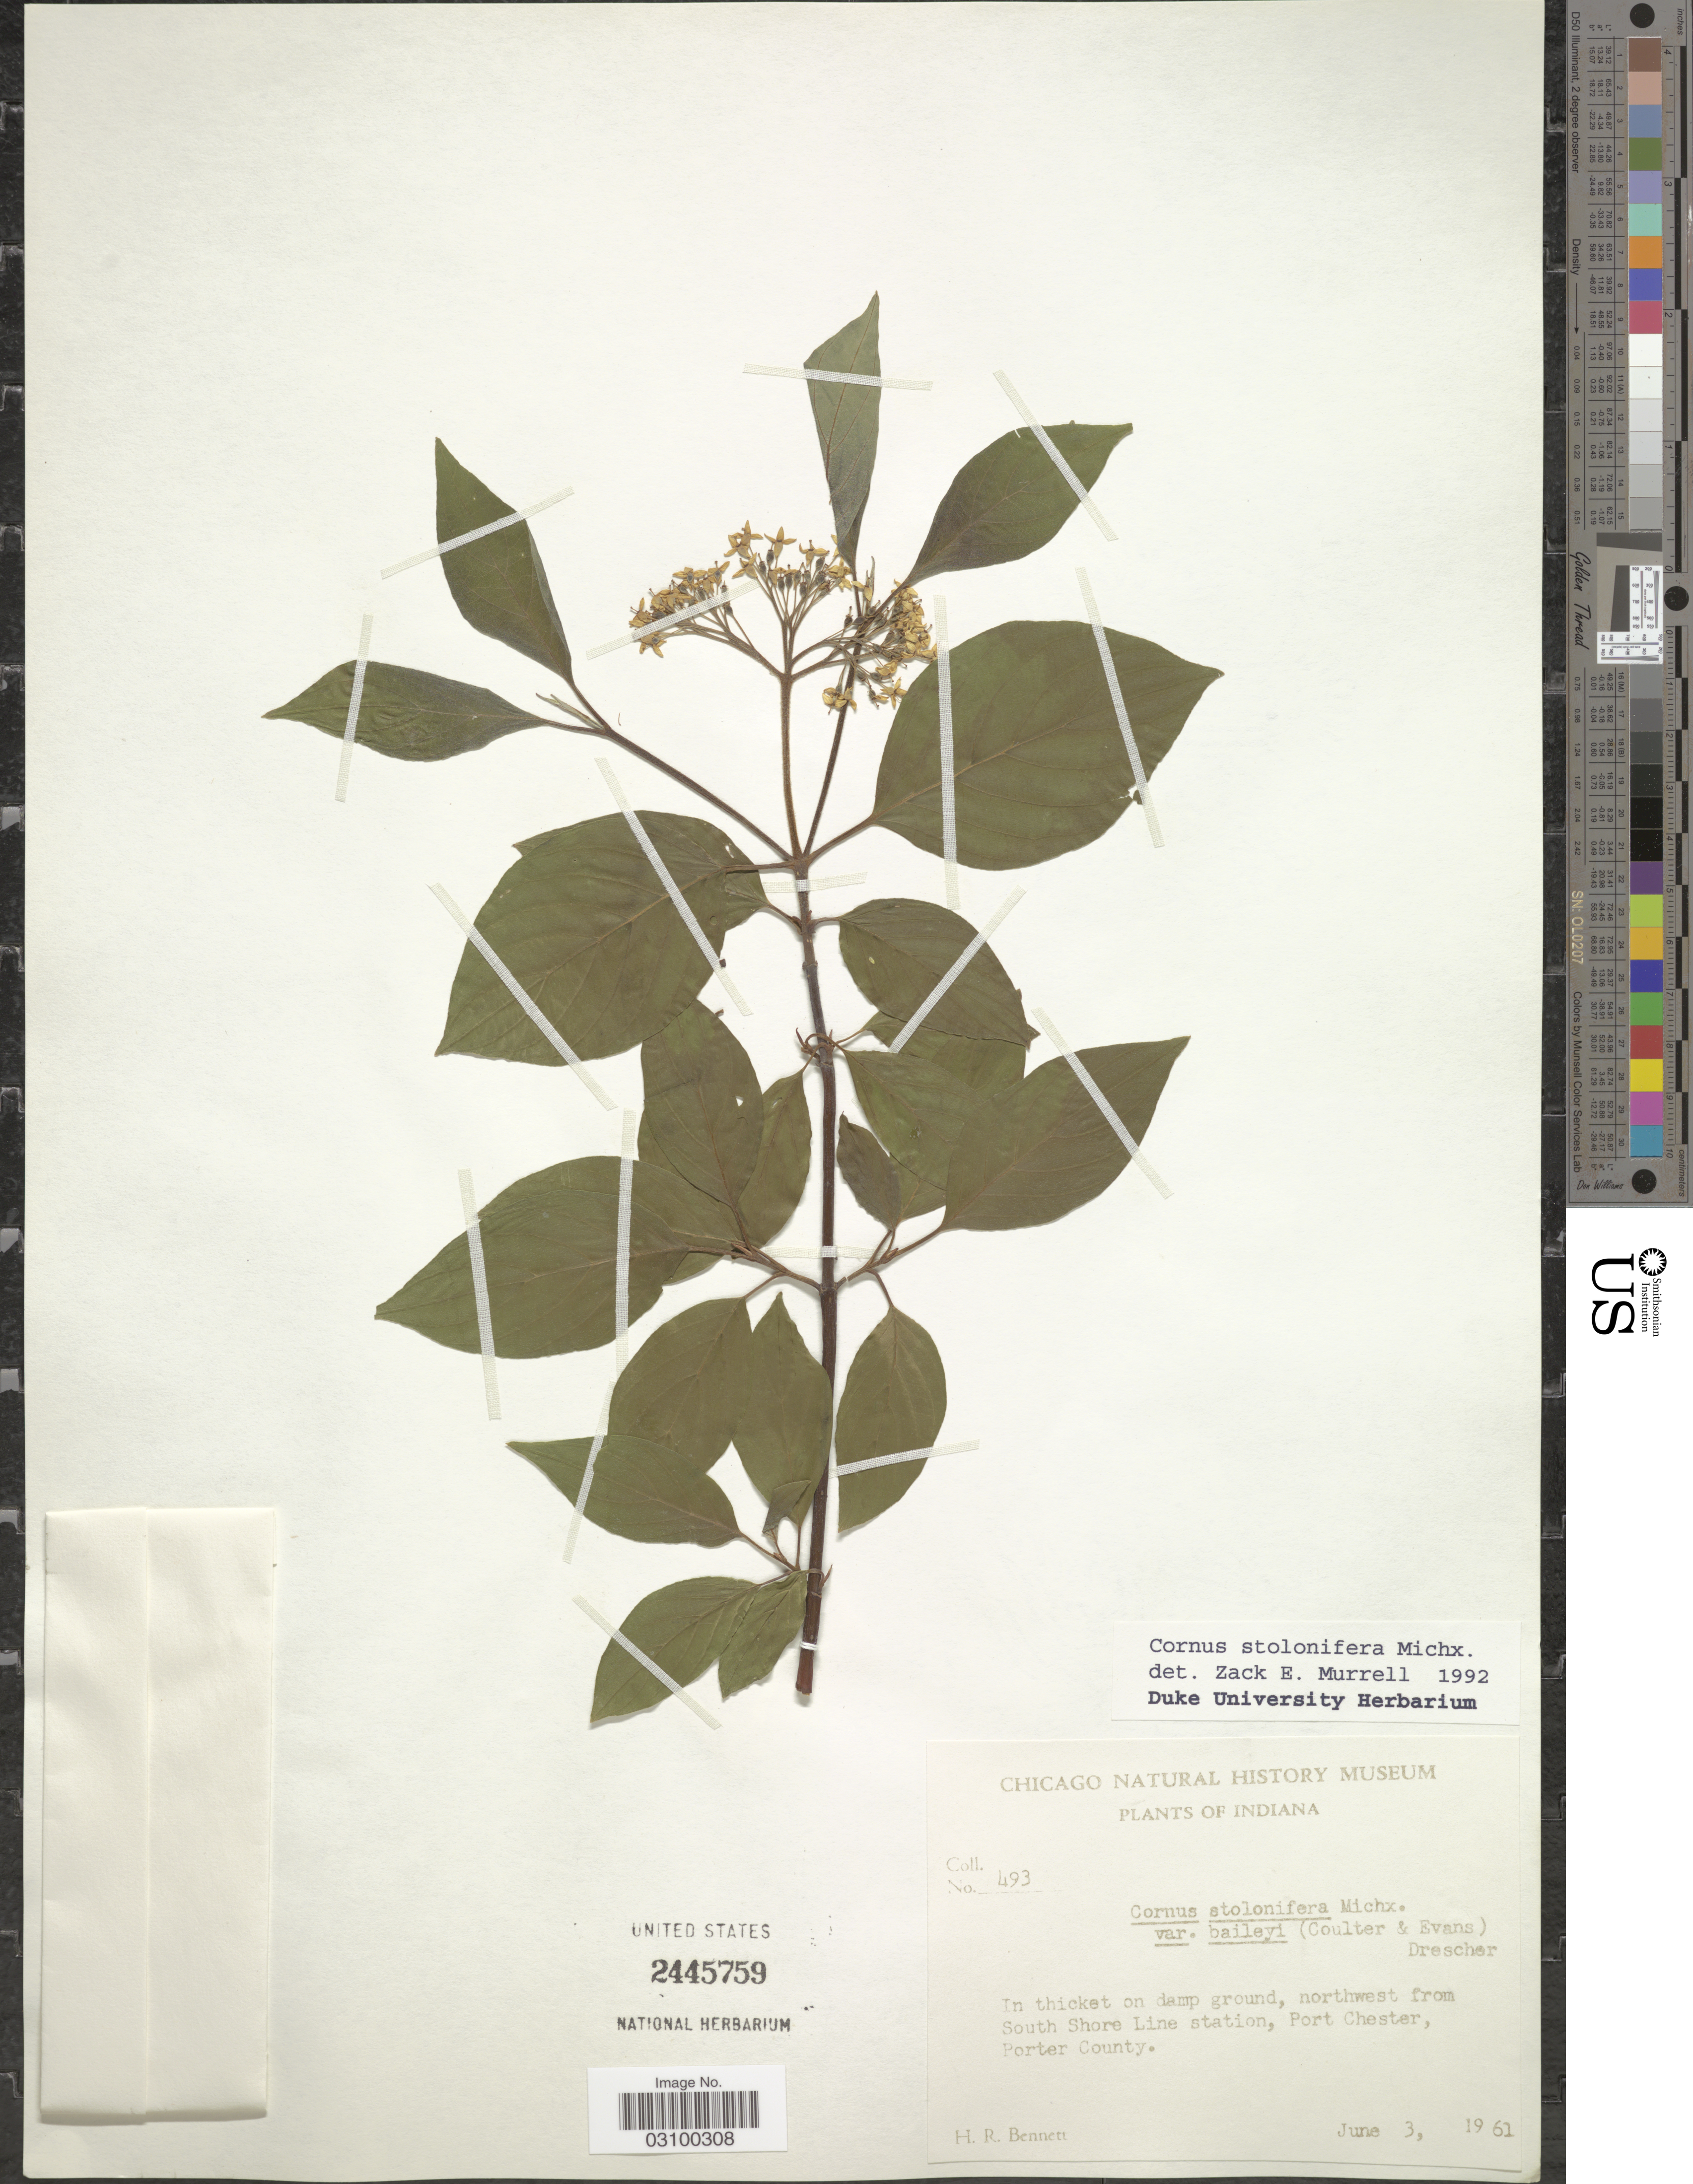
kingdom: Plantae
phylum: Tracheophyta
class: Magnoliopsida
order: Cornales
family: Cornaceae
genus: Cornus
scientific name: Cornus sericea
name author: L.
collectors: H. R. Bennett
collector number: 493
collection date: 1961-06-03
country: United States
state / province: Indiana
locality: Northwest from South Shore Line station, Port Chester, Porter County.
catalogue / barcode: US 2445759